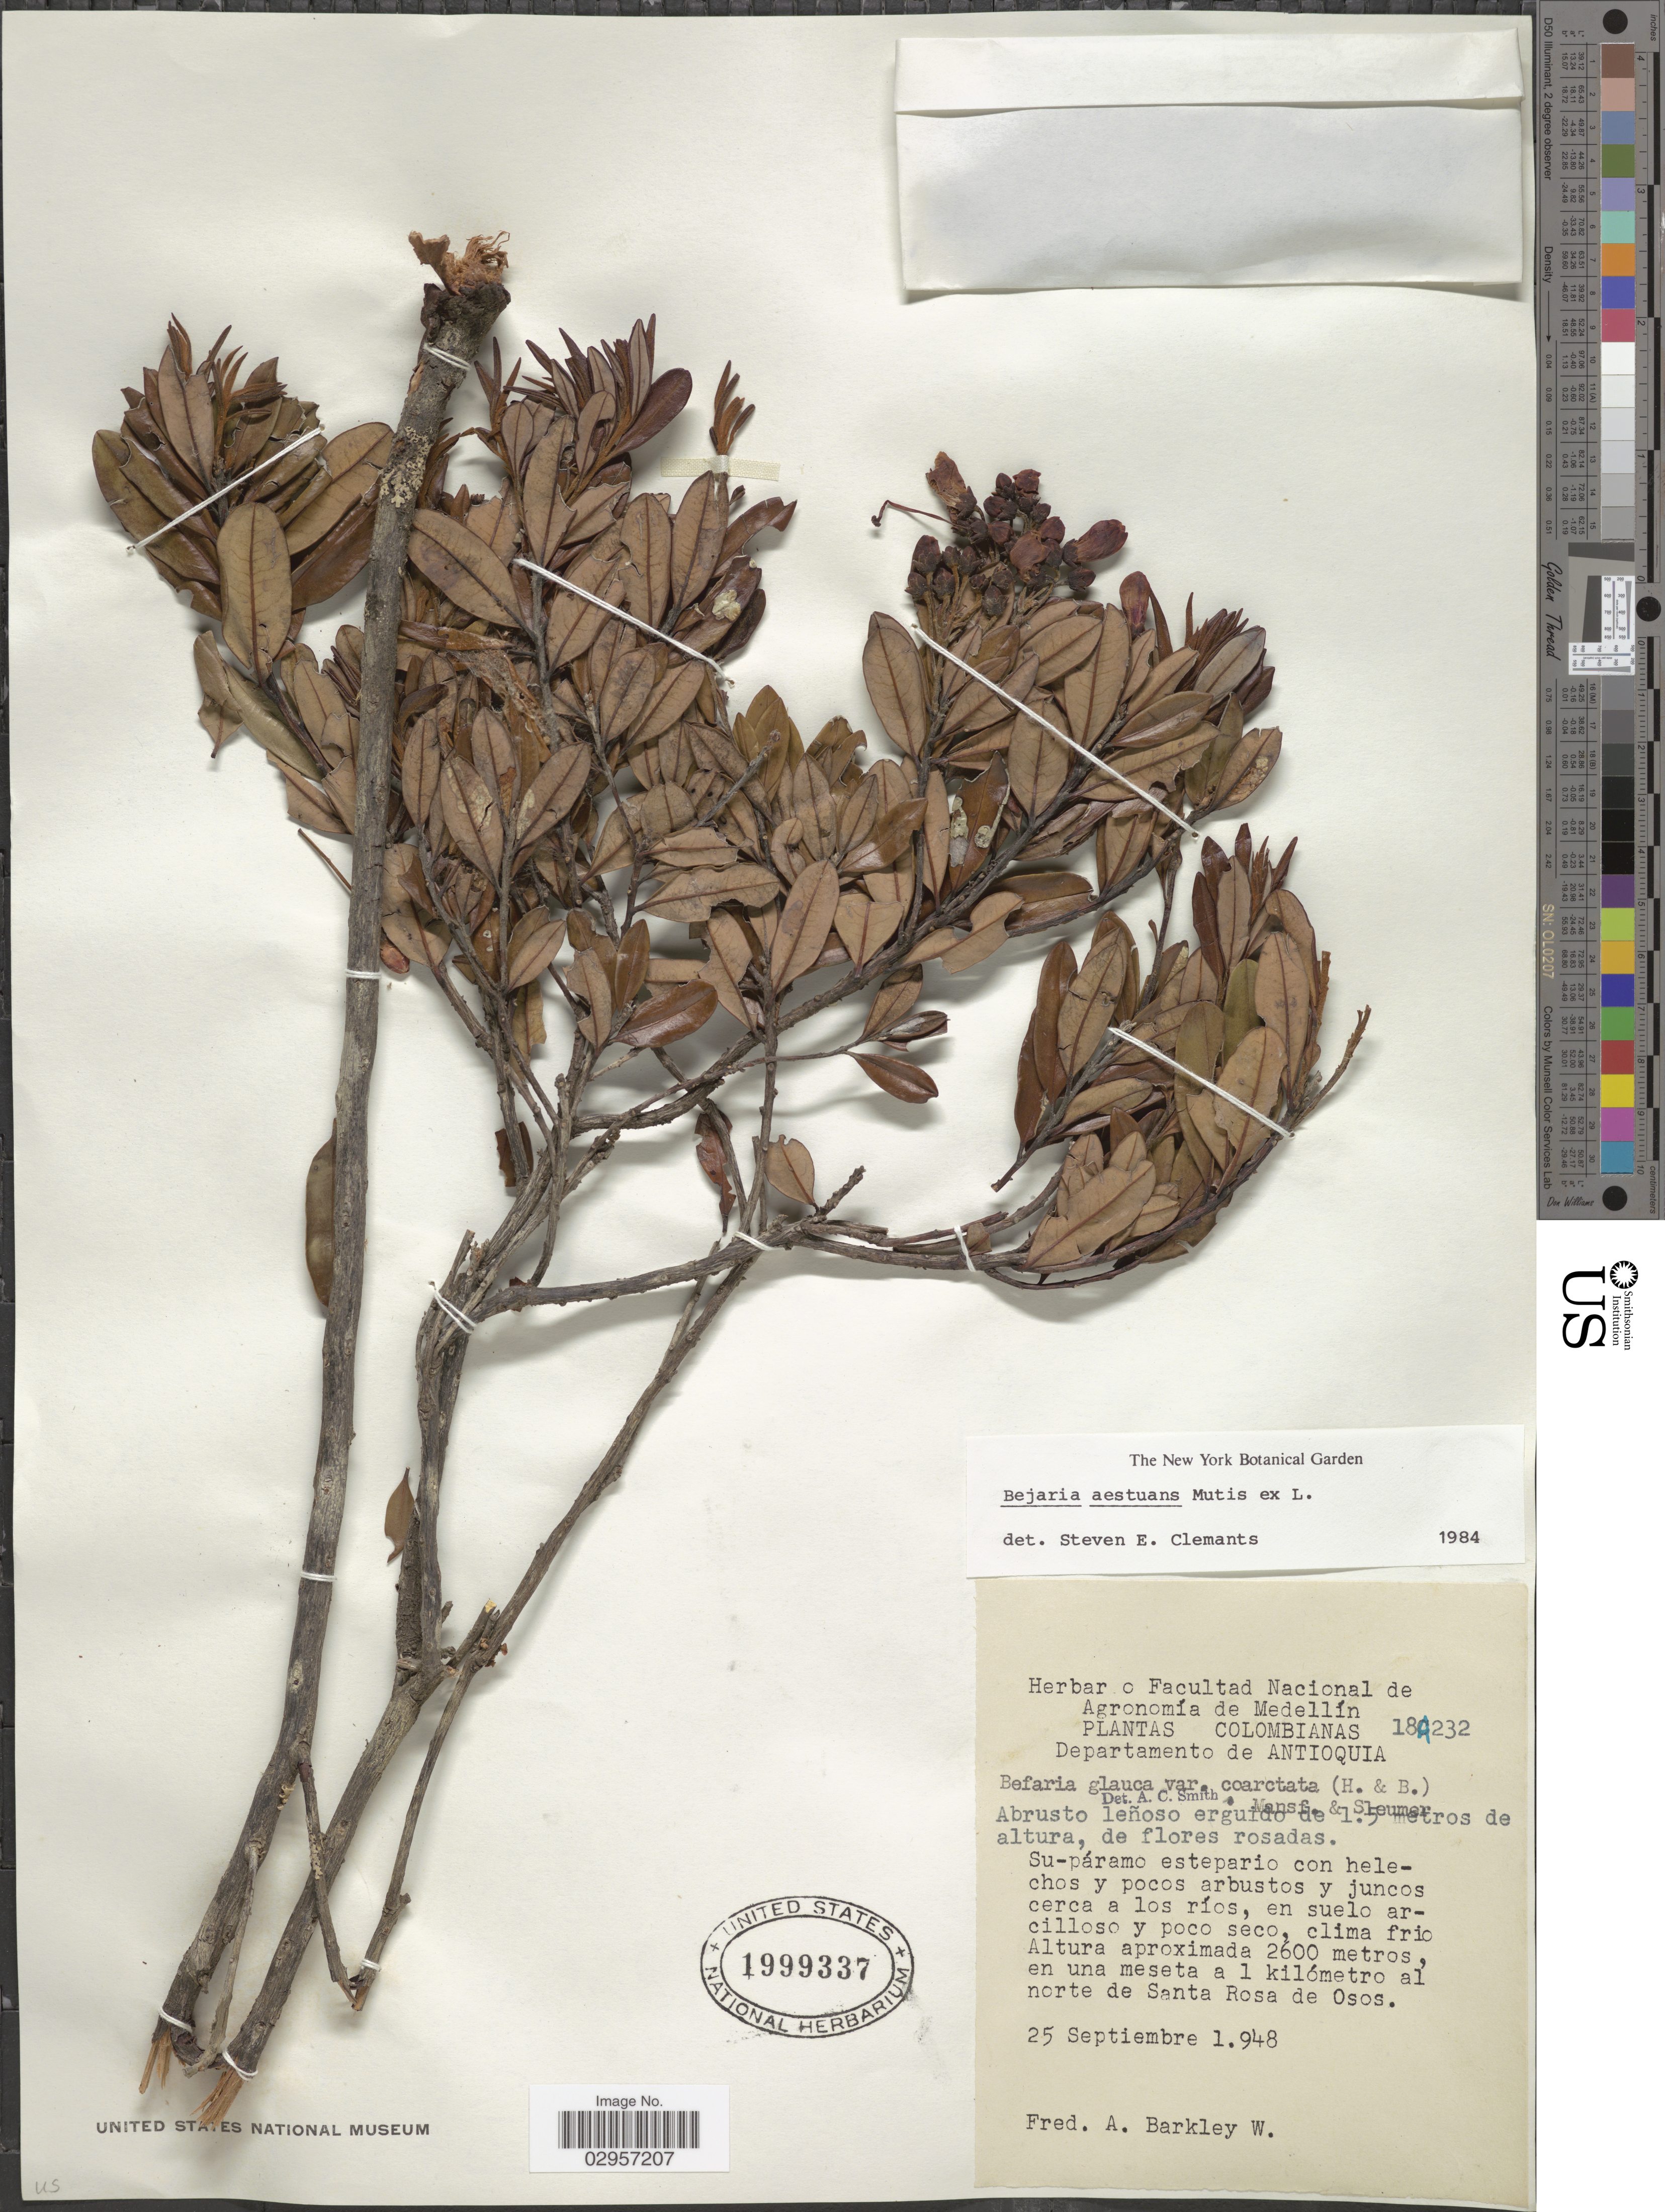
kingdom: Plantae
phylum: Tracheophyta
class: Magnoliopsida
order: Ericales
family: Ericaceae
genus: Befaria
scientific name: Befaria aestuans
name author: Mutis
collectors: F. Barkley W.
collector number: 18A232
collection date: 1948-09-25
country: Colombia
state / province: Antioquia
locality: Departamento de Antioquia. En una meseta a 1 kilómetro al norte de Santa Rosa de Osos.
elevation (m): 2600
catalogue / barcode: US 1999337